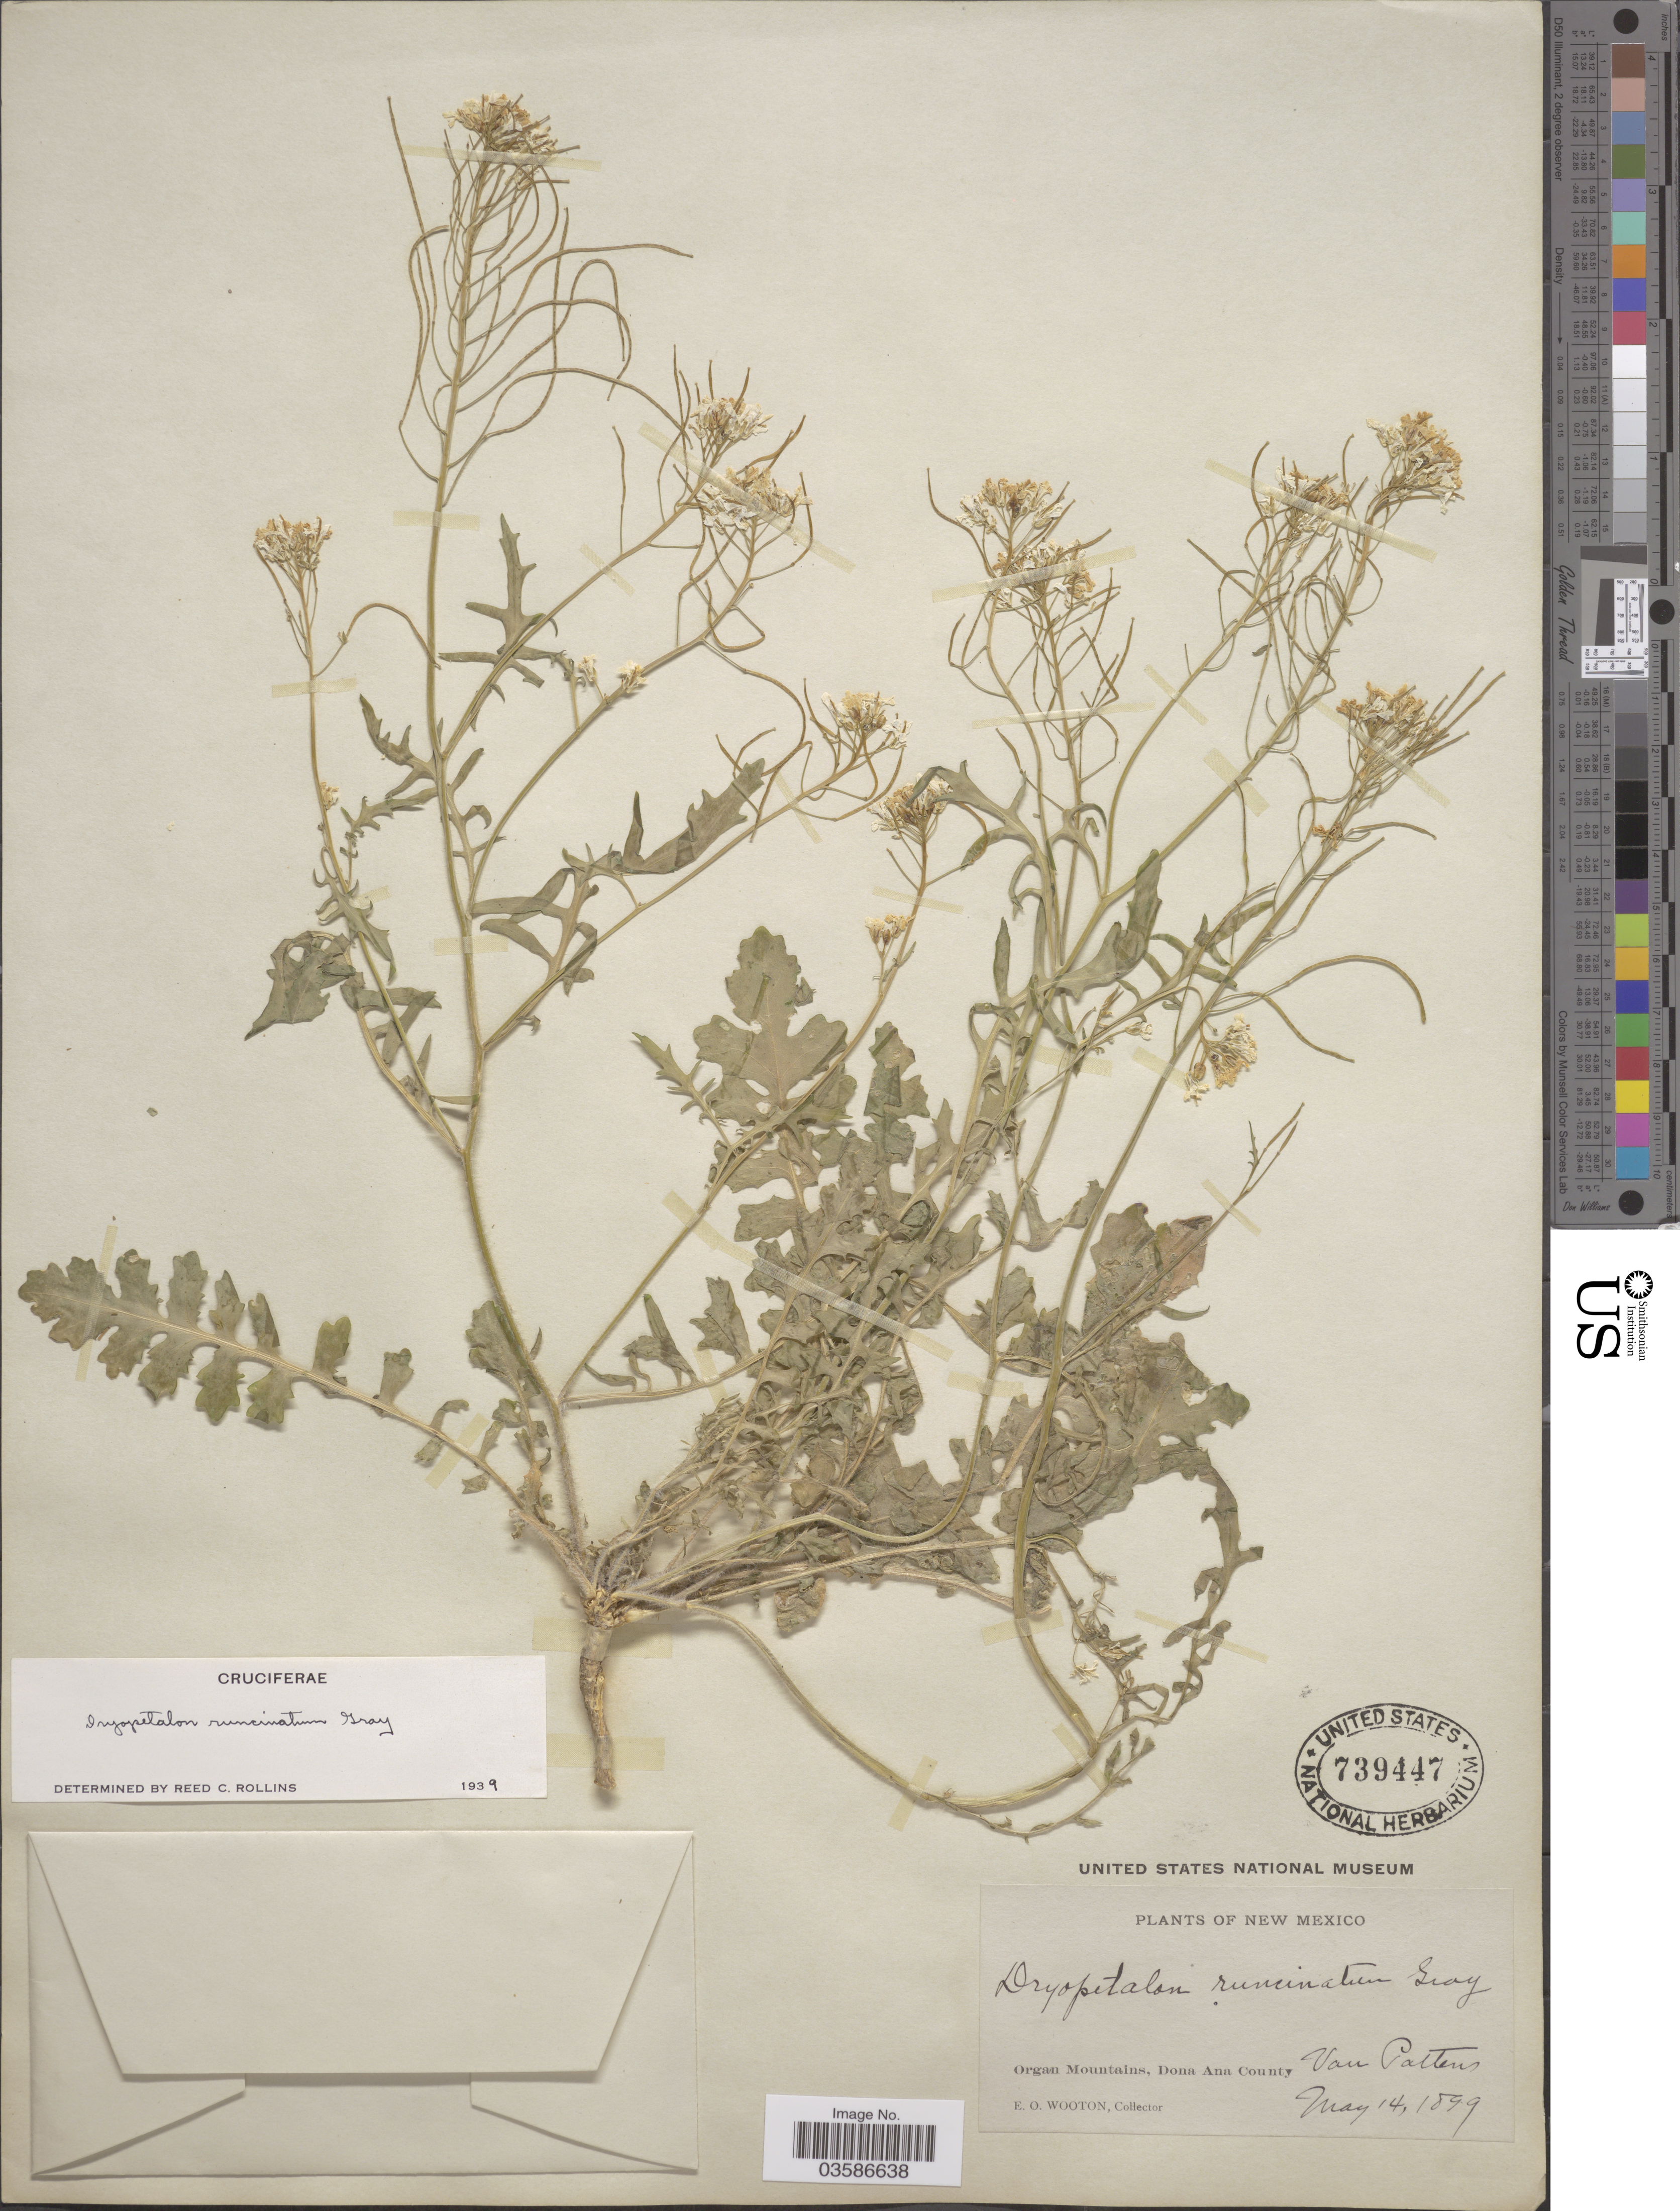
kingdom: Plantae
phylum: Tracheophyta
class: Magnoliopsida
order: Brassicales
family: Brassicaceae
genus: Dryopetalon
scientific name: Dryopetalon runcinatum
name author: A. Gray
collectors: E. O. Wooton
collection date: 1899-05-14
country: United States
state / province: New Mexico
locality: Organ Mountains, Dona Ana County. Van Pattens.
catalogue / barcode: US 739447